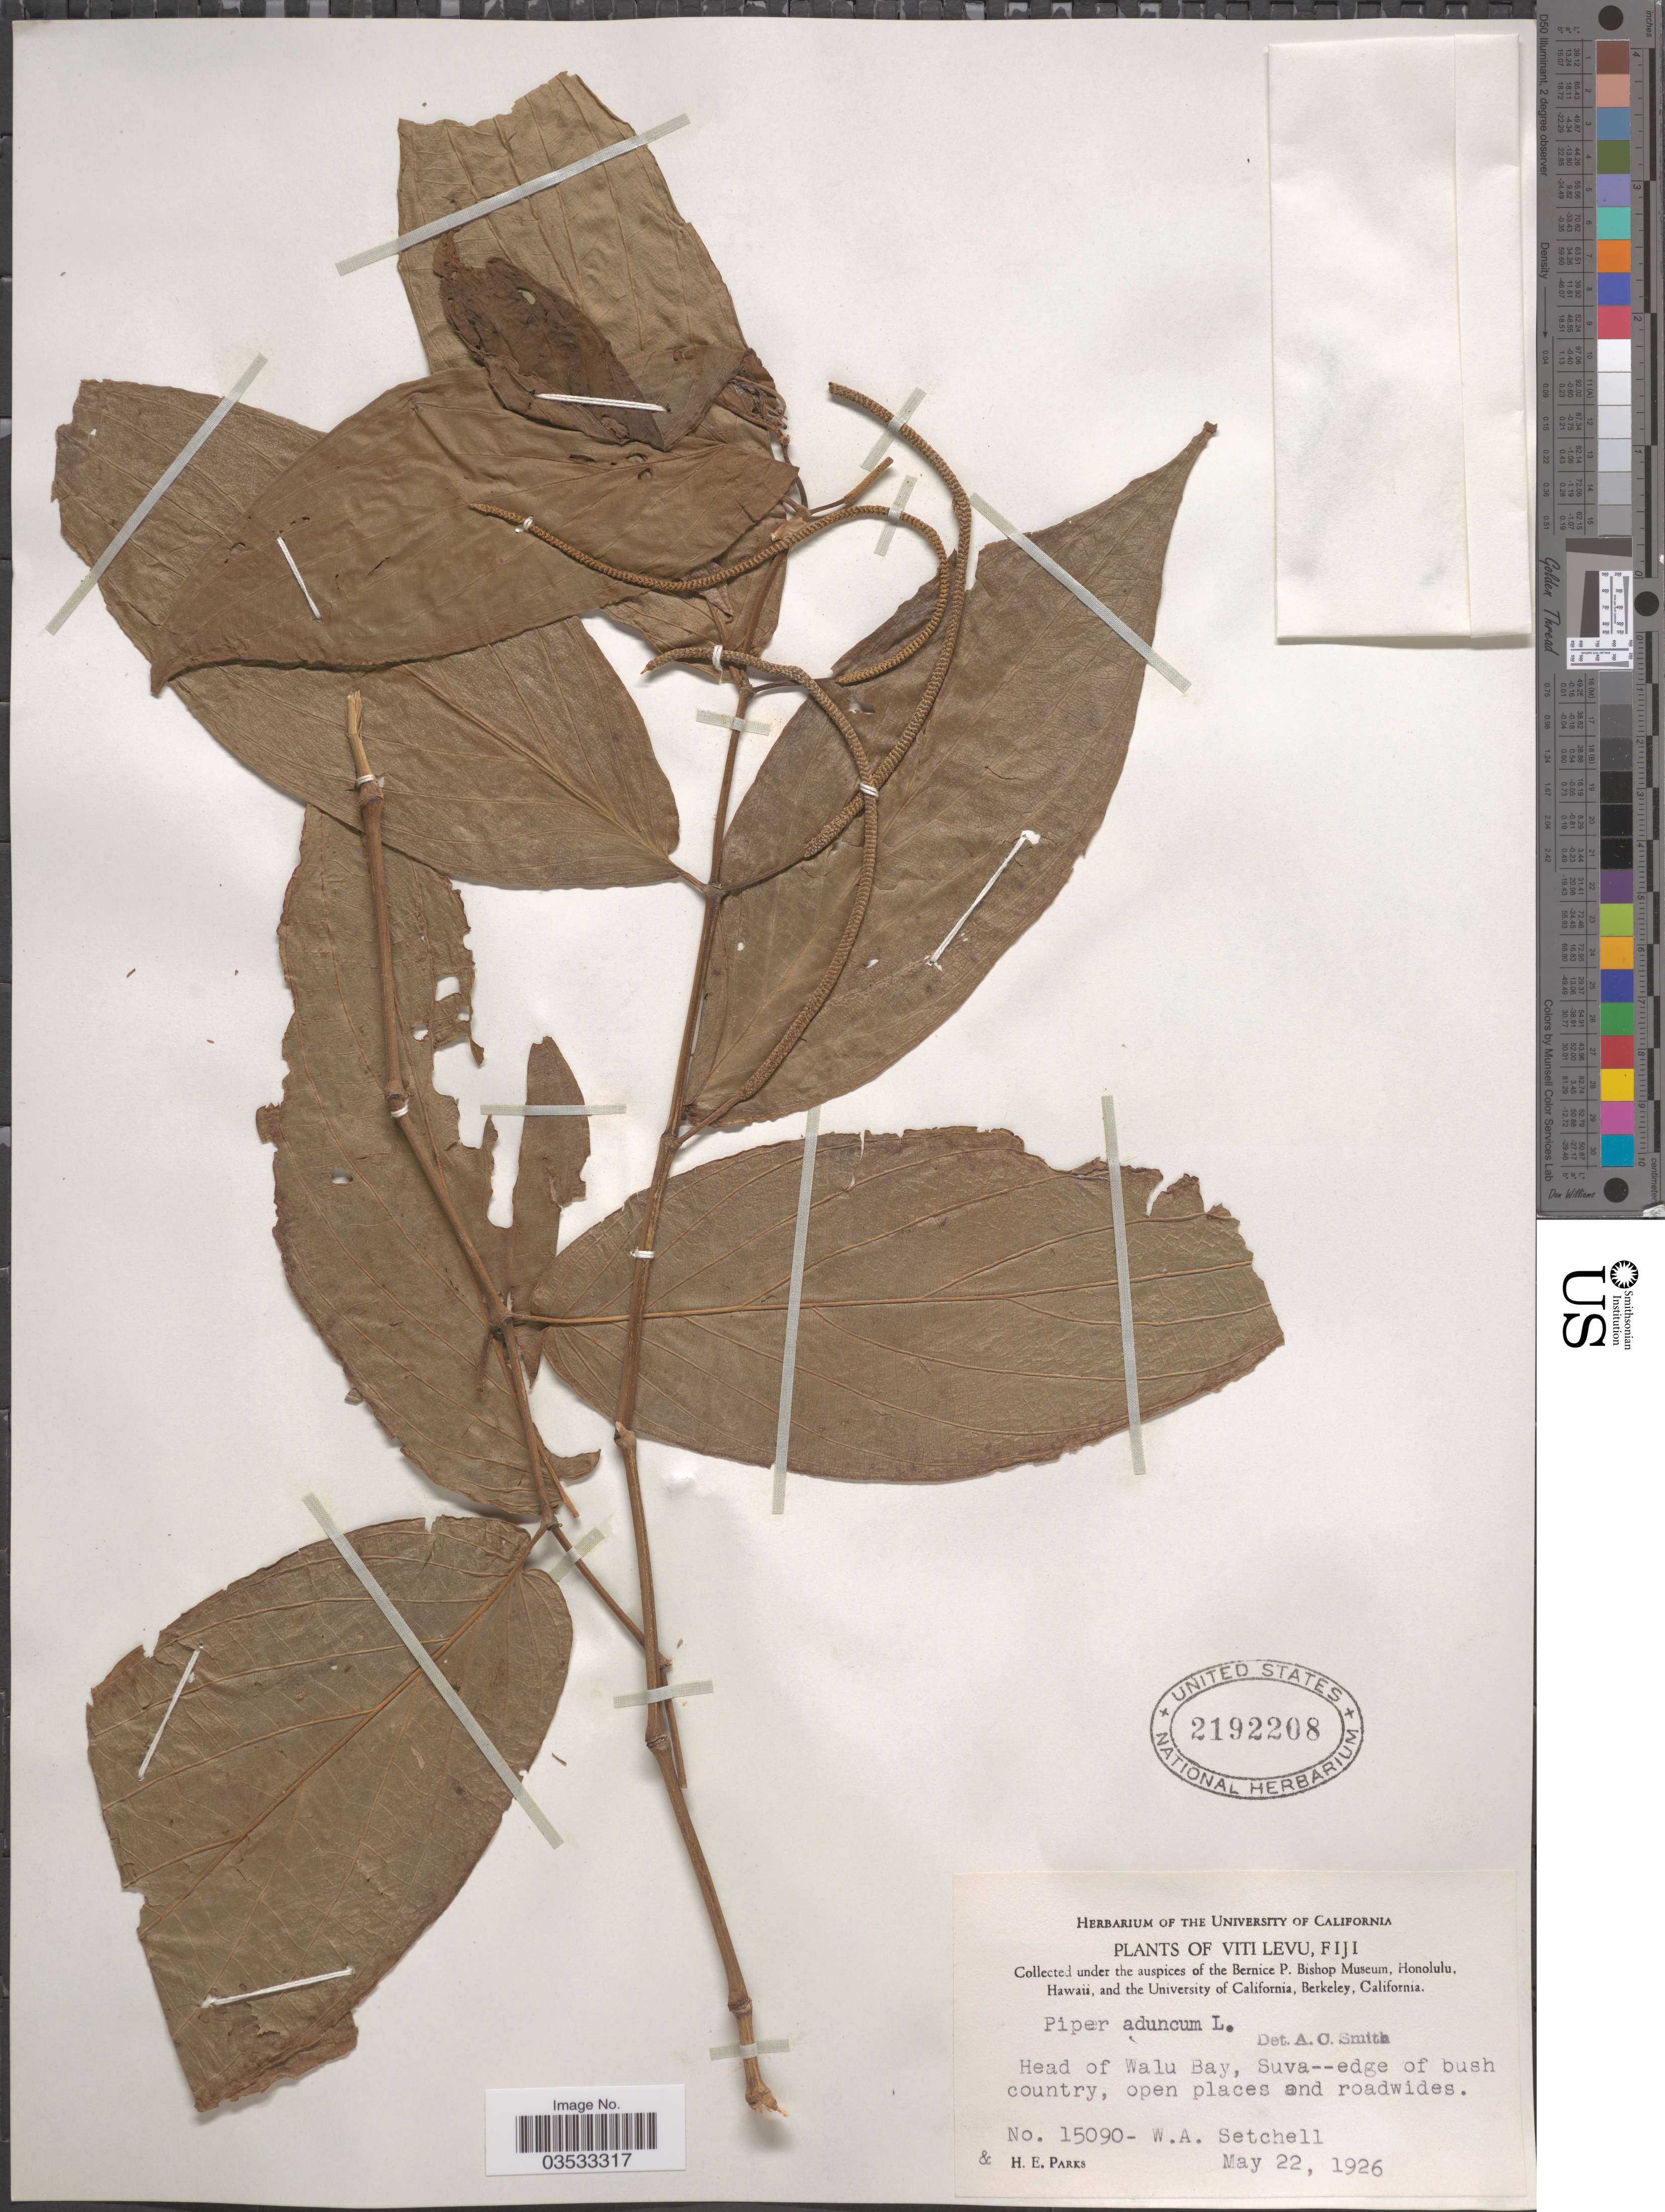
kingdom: Plantae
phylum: Tracheophyta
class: Magnoliopsida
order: Piperales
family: Piperaceae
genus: Piper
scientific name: Piper aduncum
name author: L.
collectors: W. Setchell & H. E. Parks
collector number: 15090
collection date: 1926-05-22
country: Fiji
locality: Viti Levu. Head of Walu Bay, Suva -- edge of bush country.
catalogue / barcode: US 2192208